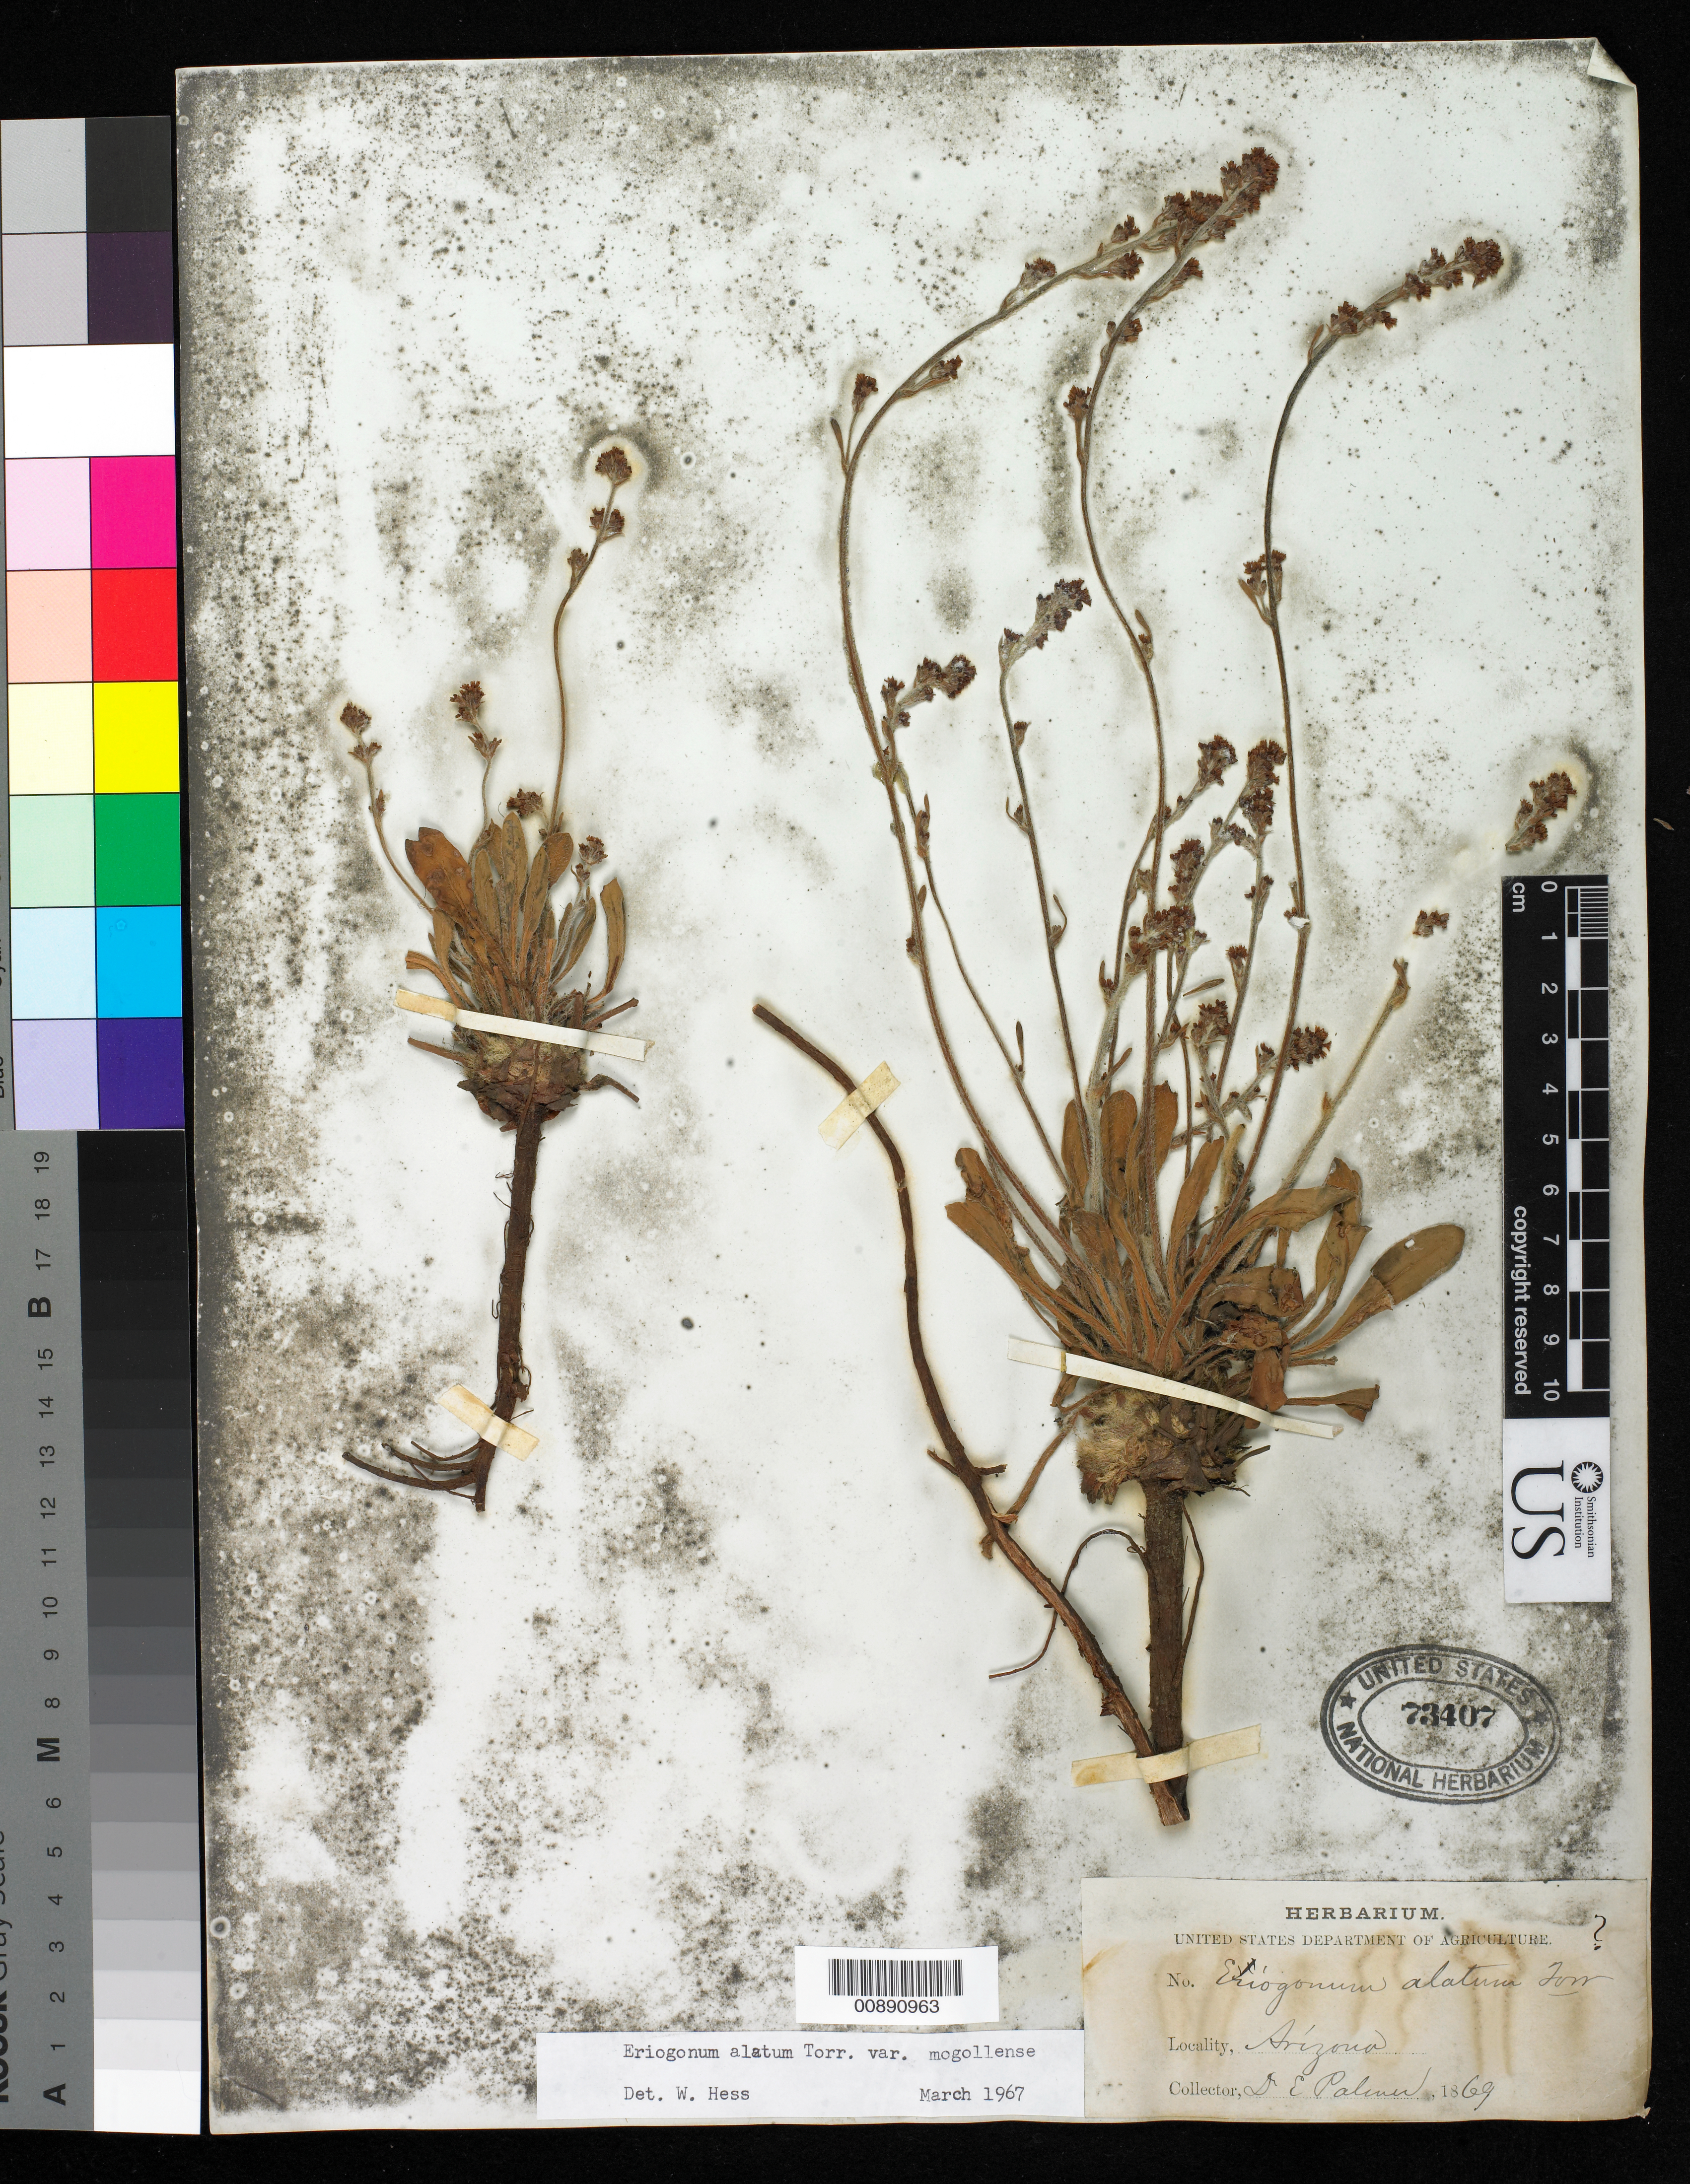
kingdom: Plantae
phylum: Tracheophyta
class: Magnoliopsida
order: Caryophyllales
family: Polygonaceae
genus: Eriogonum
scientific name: Eriogonum alatum var. mogollense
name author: S. Stokes ex M.E. Jones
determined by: Hess, W.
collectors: E. Palmer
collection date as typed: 1869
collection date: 1869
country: United States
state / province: Arizona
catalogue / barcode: US 73407